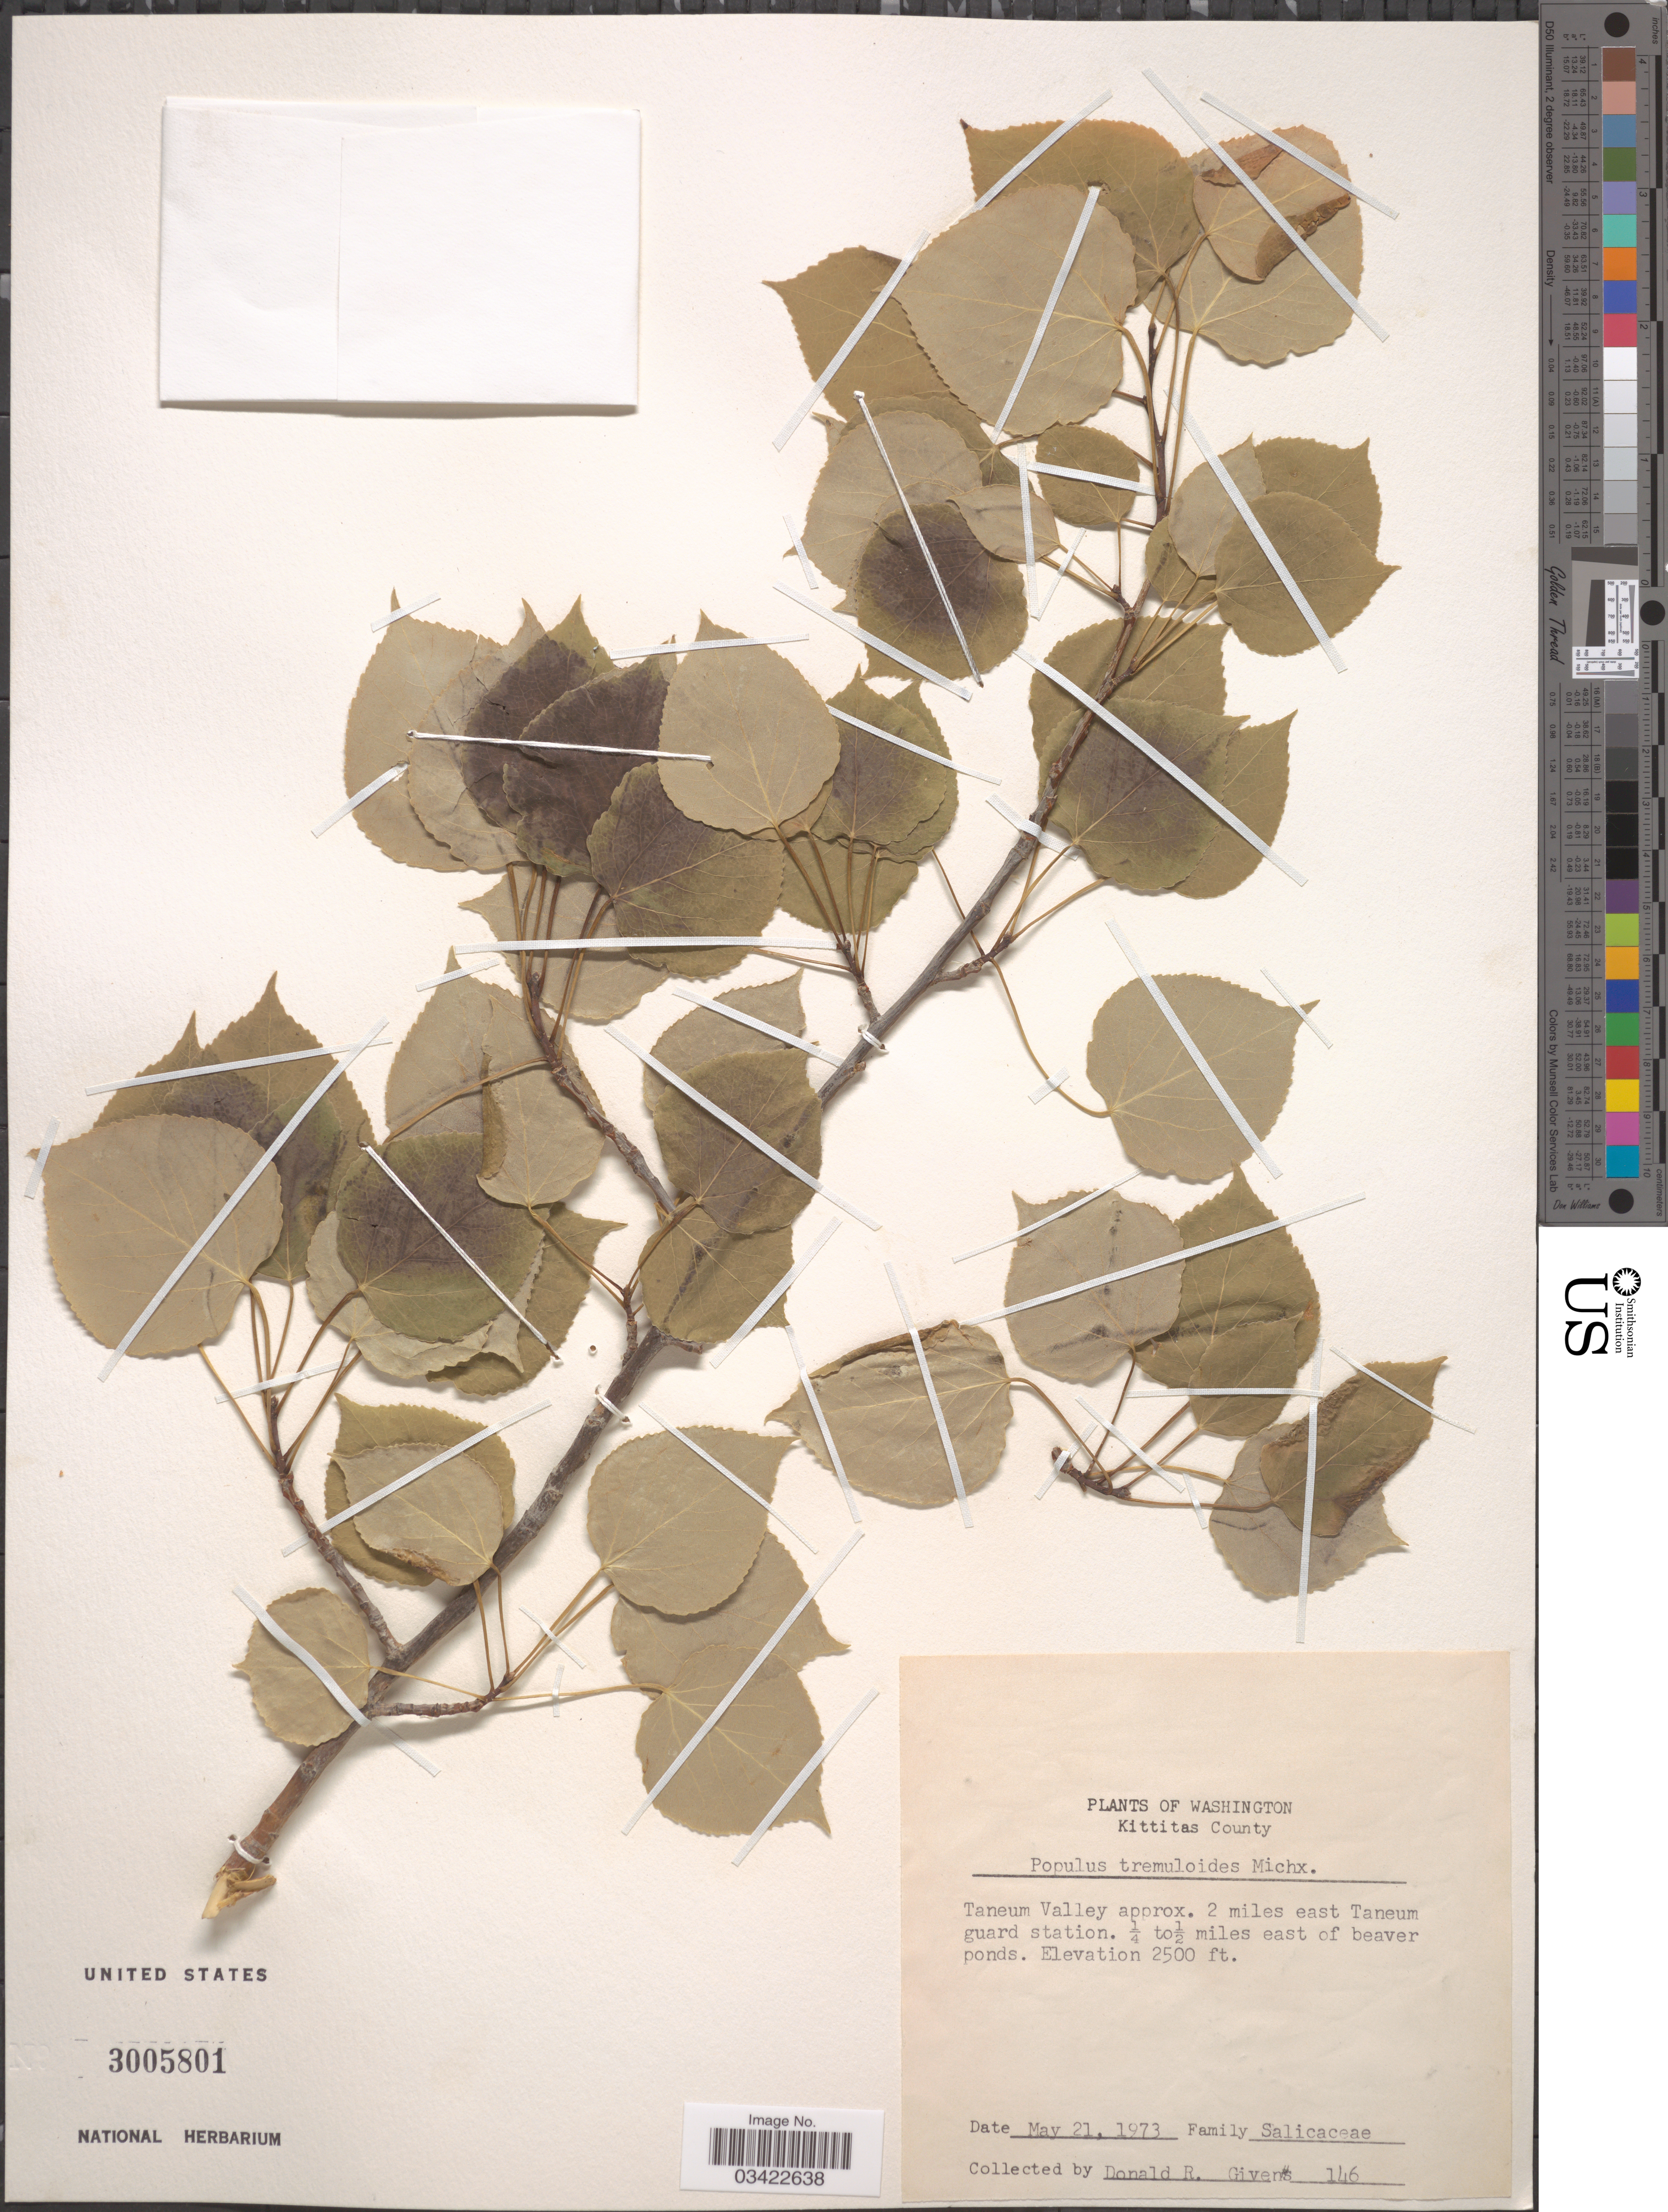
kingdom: Plantae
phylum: Tracheophyta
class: Magnoliopsida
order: Malpighiales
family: Salicaceae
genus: Populus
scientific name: Populus tremuloides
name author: Michx.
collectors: D. Givens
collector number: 146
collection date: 1973-05-21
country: United States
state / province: Washington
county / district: Kittitas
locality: Kittitas County. Taneum Valley approx. 2 miles east Taneum guard station. ¼ to ½ miles east of beaver ponds.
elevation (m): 762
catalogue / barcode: US 3005801